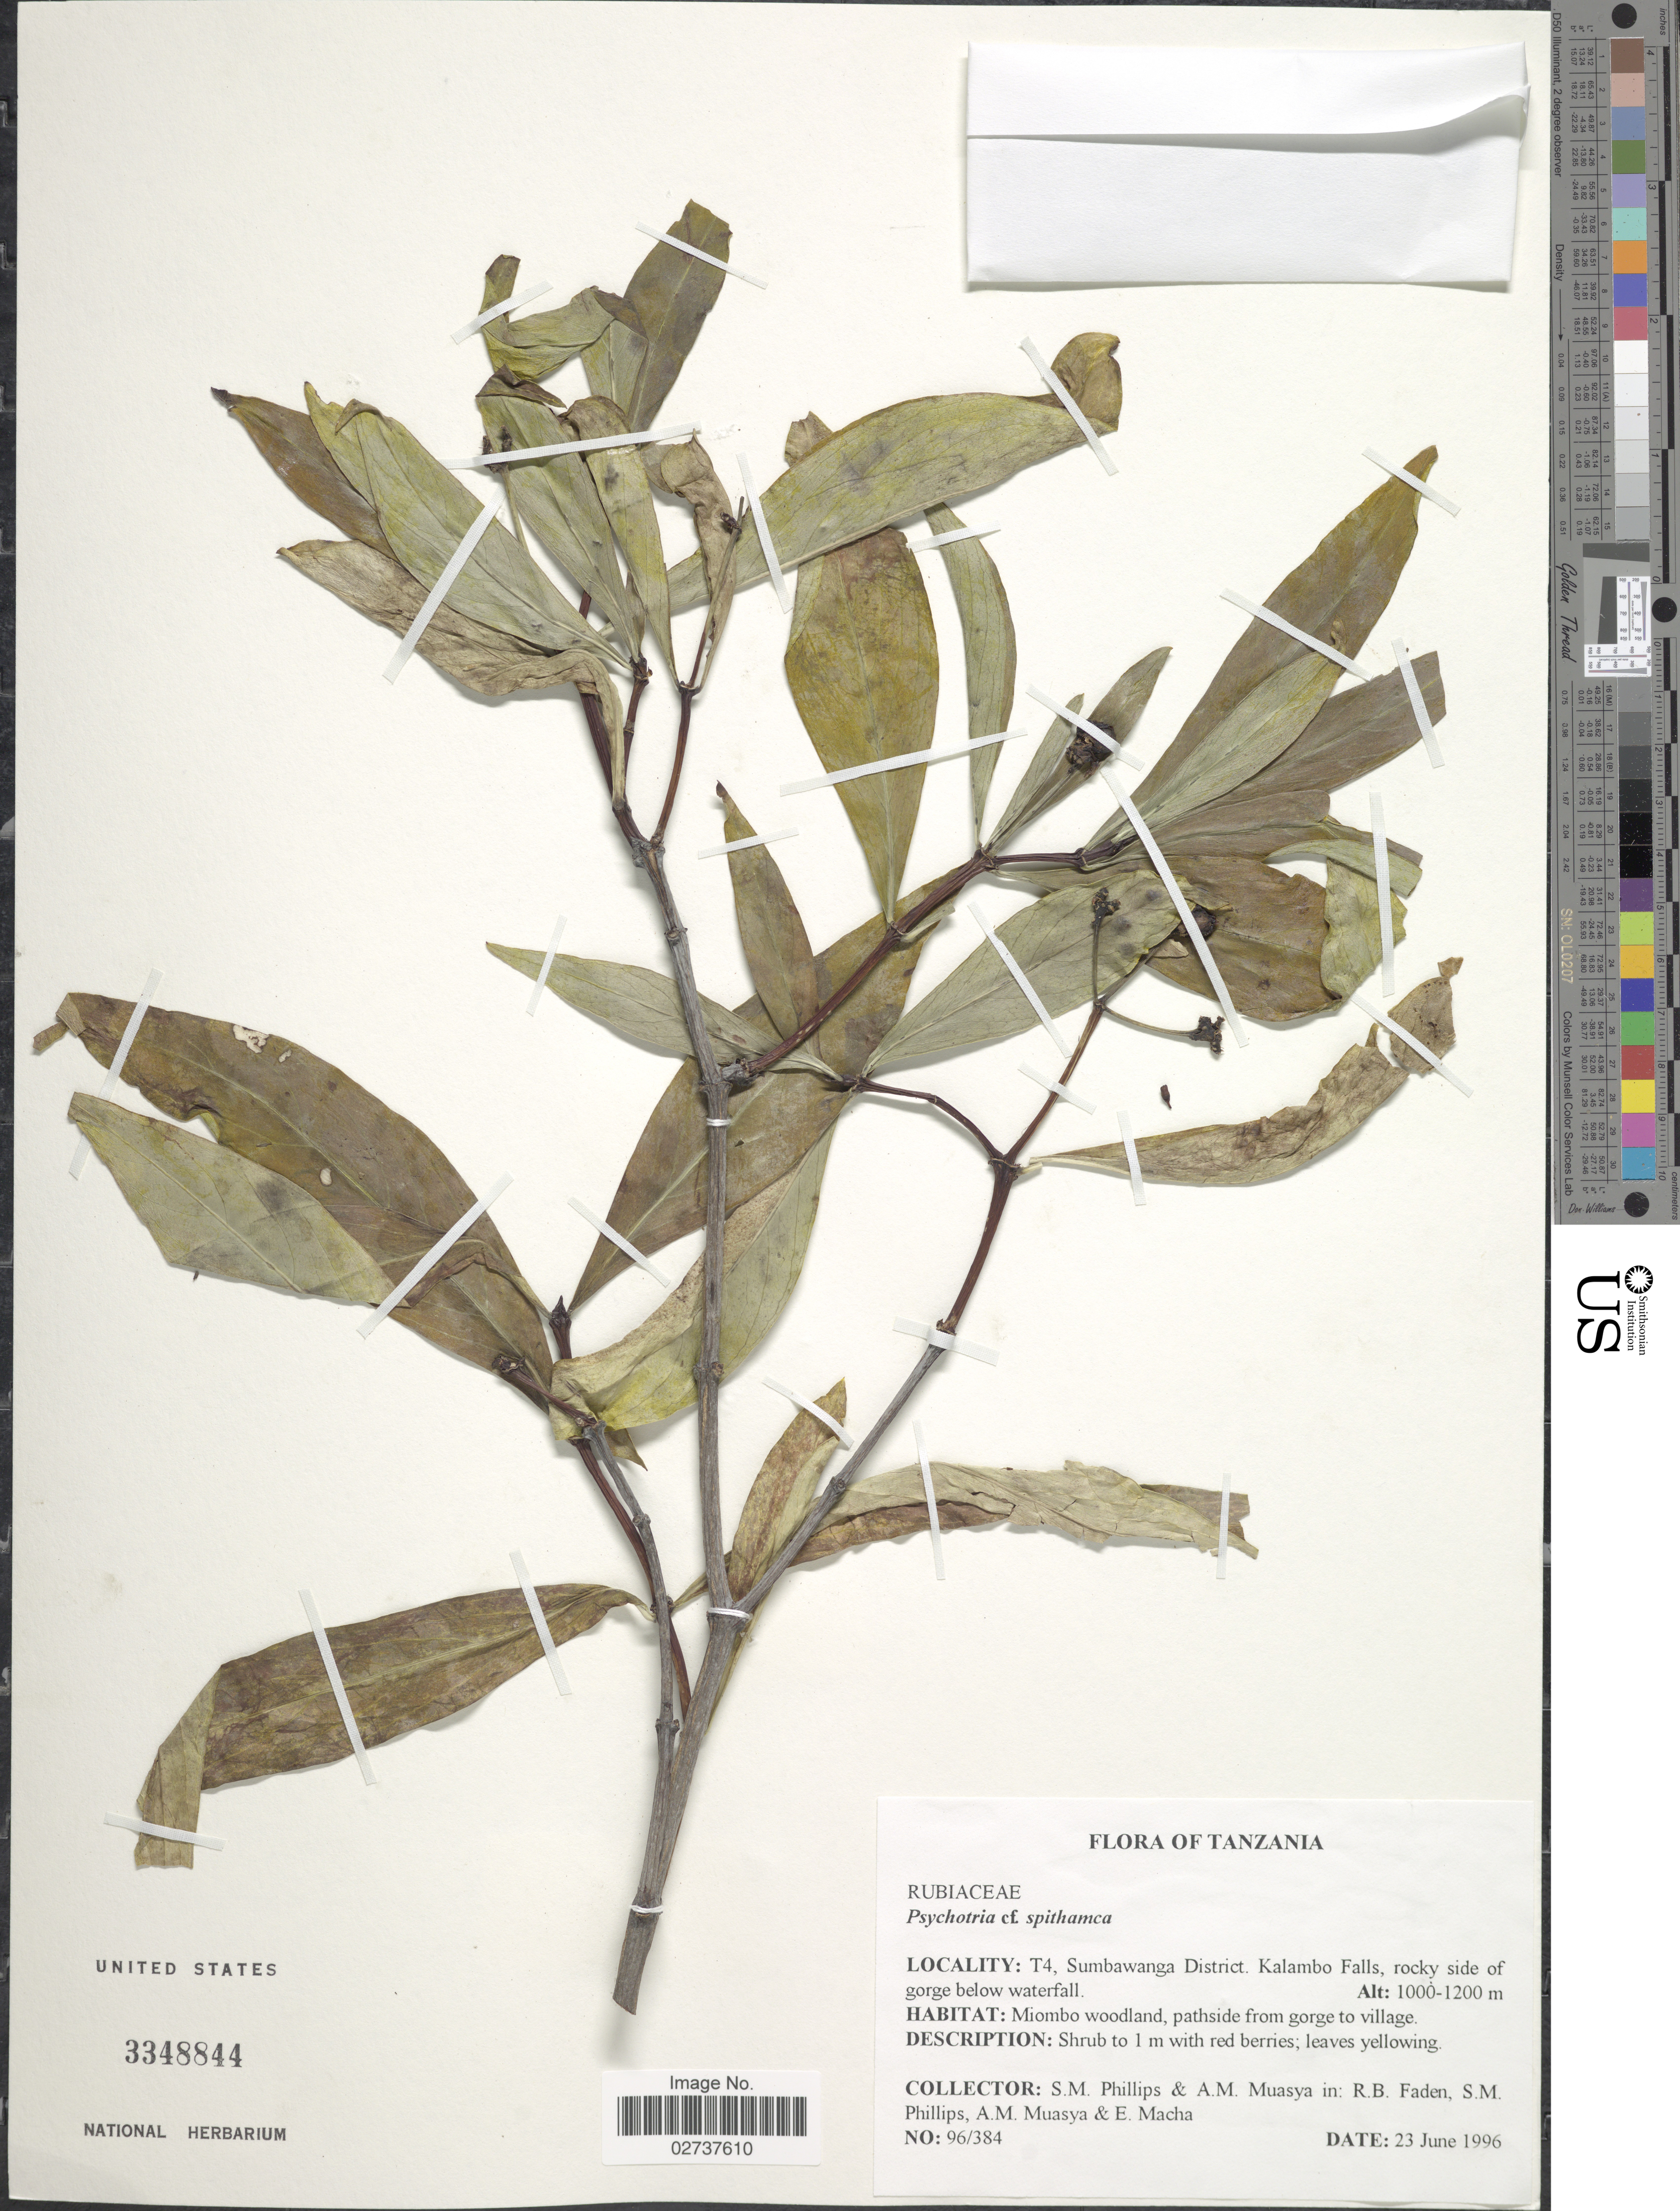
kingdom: Plantae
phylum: Tracheophyta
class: Magnoliopsida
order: Gentianales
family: Rubiaceae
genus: Psychotria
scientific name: Psychotria sp.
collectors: S. M. Phillips, A. Muasya, R. B. Faden & E. Macha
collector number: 96/384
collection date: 1996-06-23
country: Tanzania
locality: T4, Sumbawanga District, Kalambo Falls, rocky side of gorge below waterfall, Miombo woodland, pathside from gorge to village.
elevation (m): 1000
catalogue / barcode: US 3348844